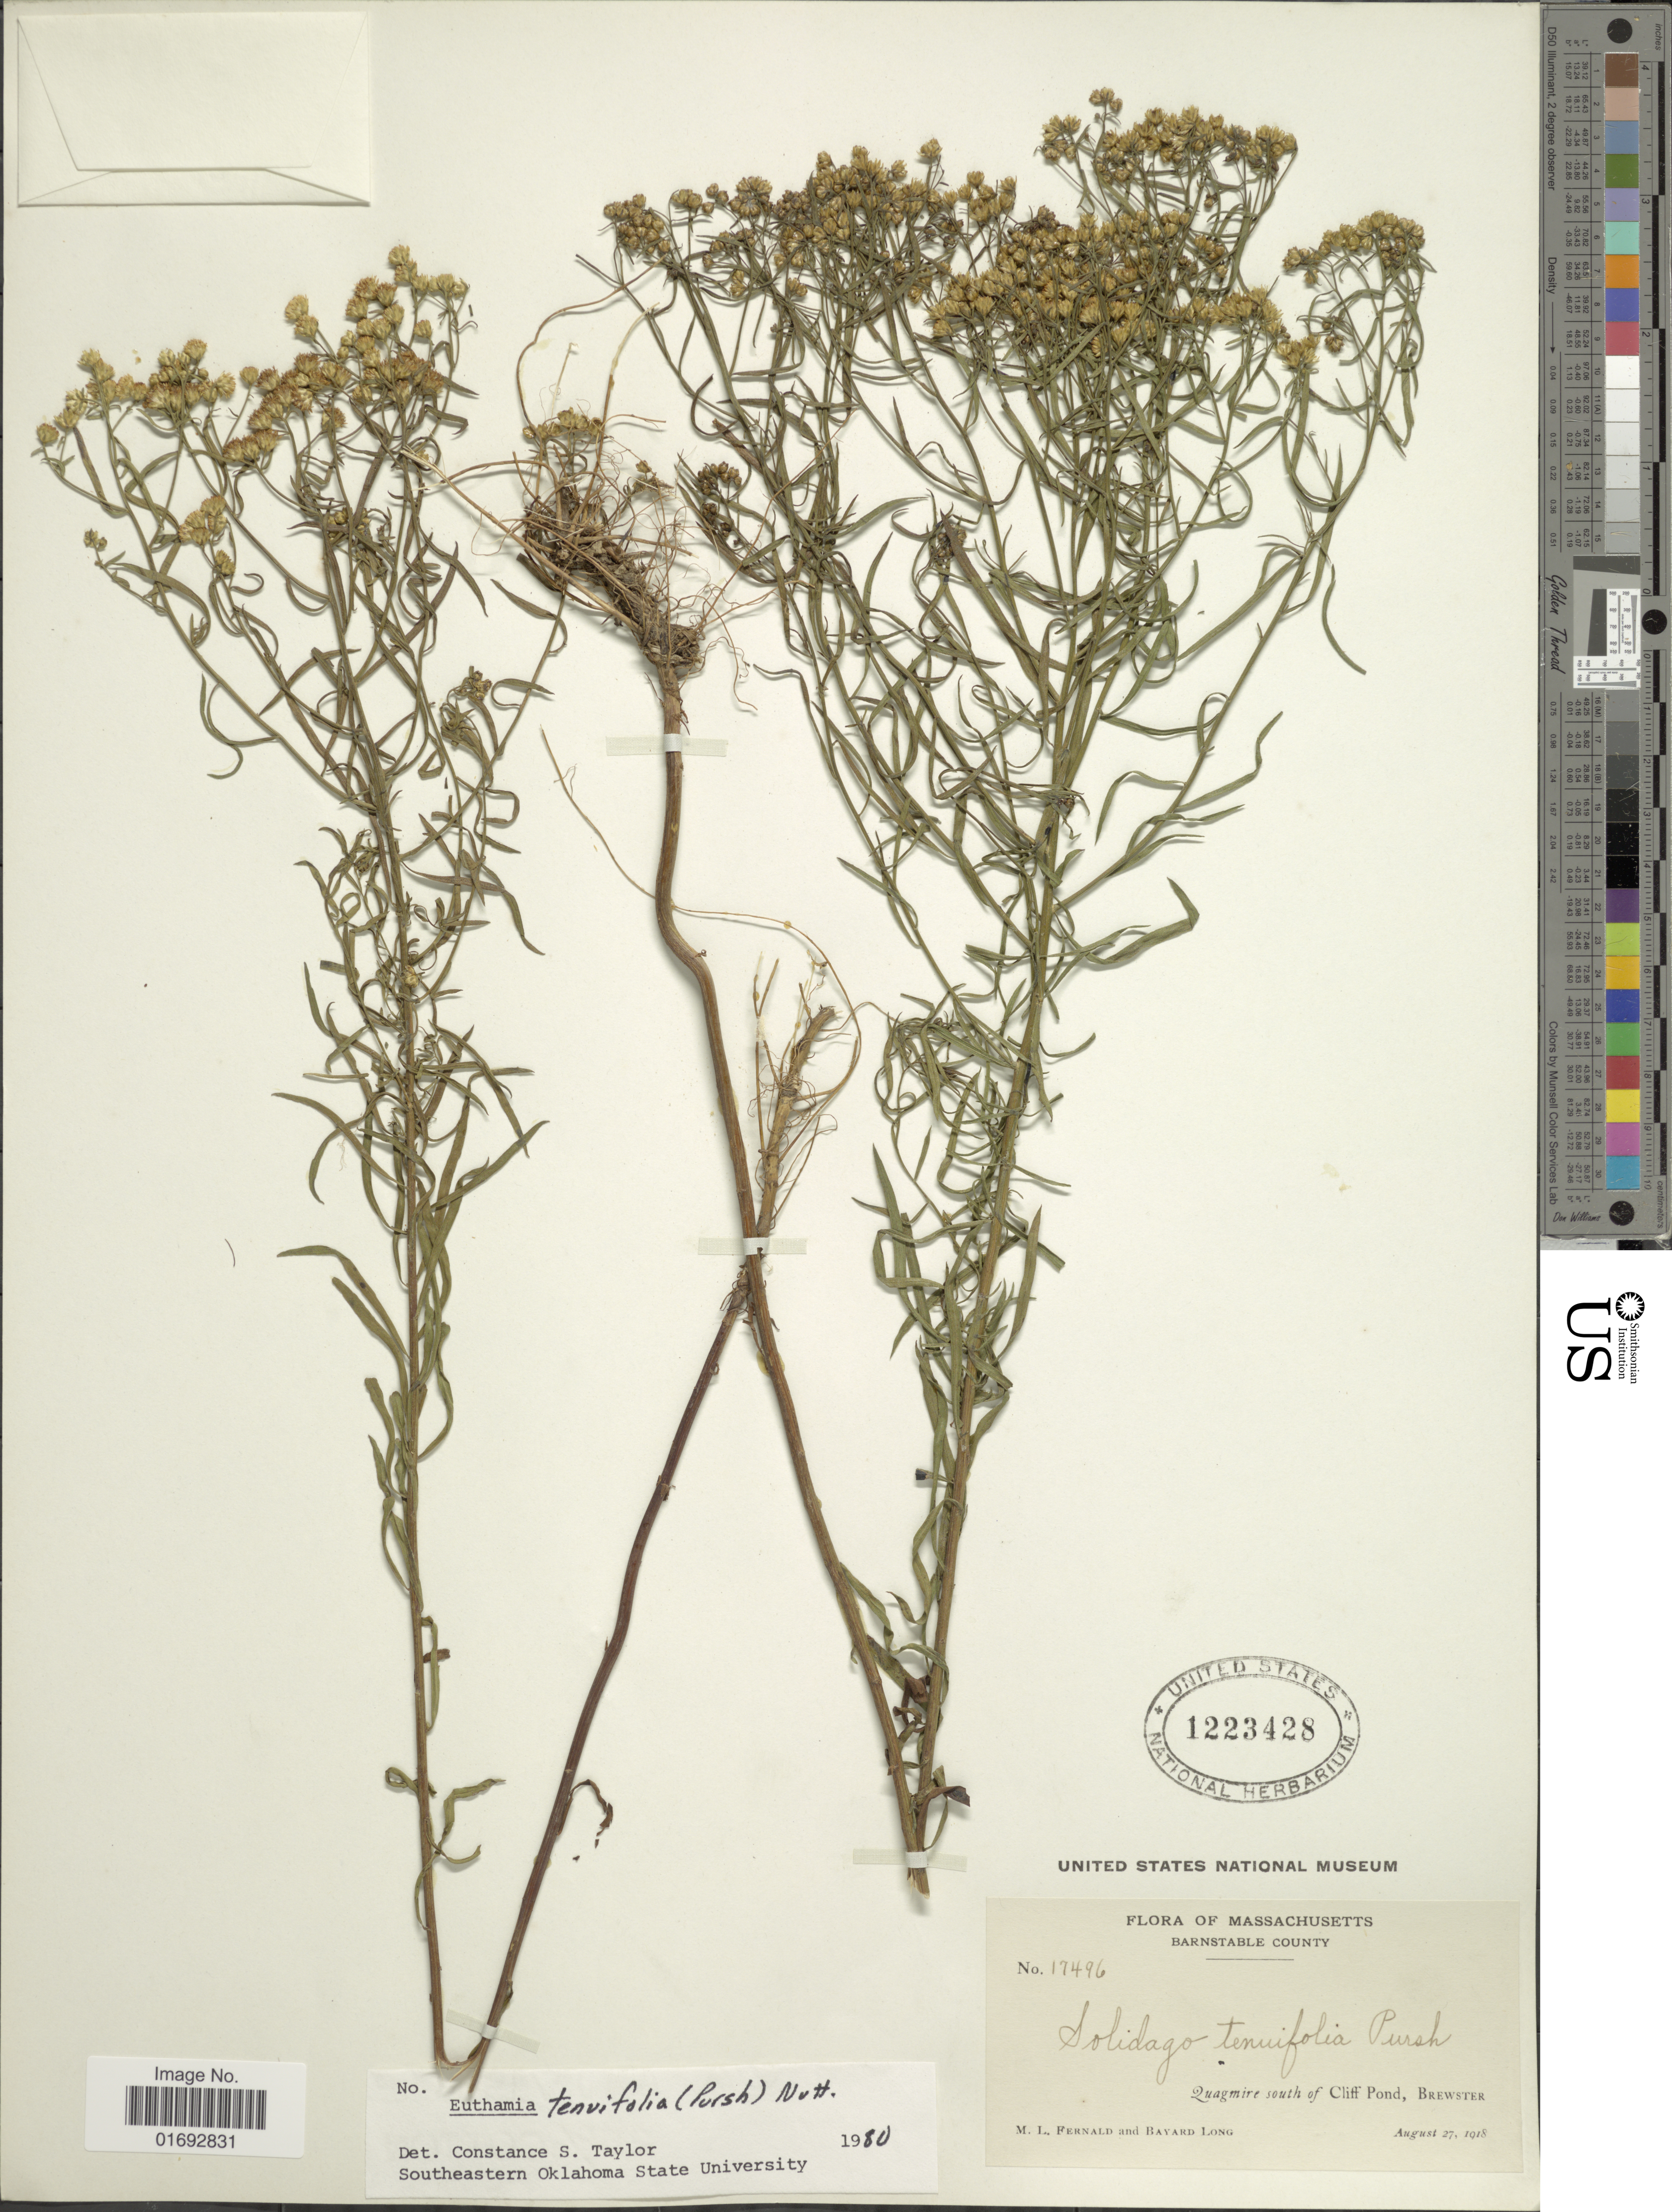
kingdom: Plantae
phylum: Tracheophyta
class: Magnoliopsida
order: Asterales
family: Asteraceae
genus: Euthamia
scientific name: Euthamia tenuifolia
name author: (Pursh) Nutt.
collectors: M. L. Fernald & B. Long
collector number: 17496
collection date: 1918-08-27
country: United States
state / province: Massachusetts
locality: Barnstable County, Quagmire south of Cliff Pond, Brewster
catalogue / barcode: US 1223428